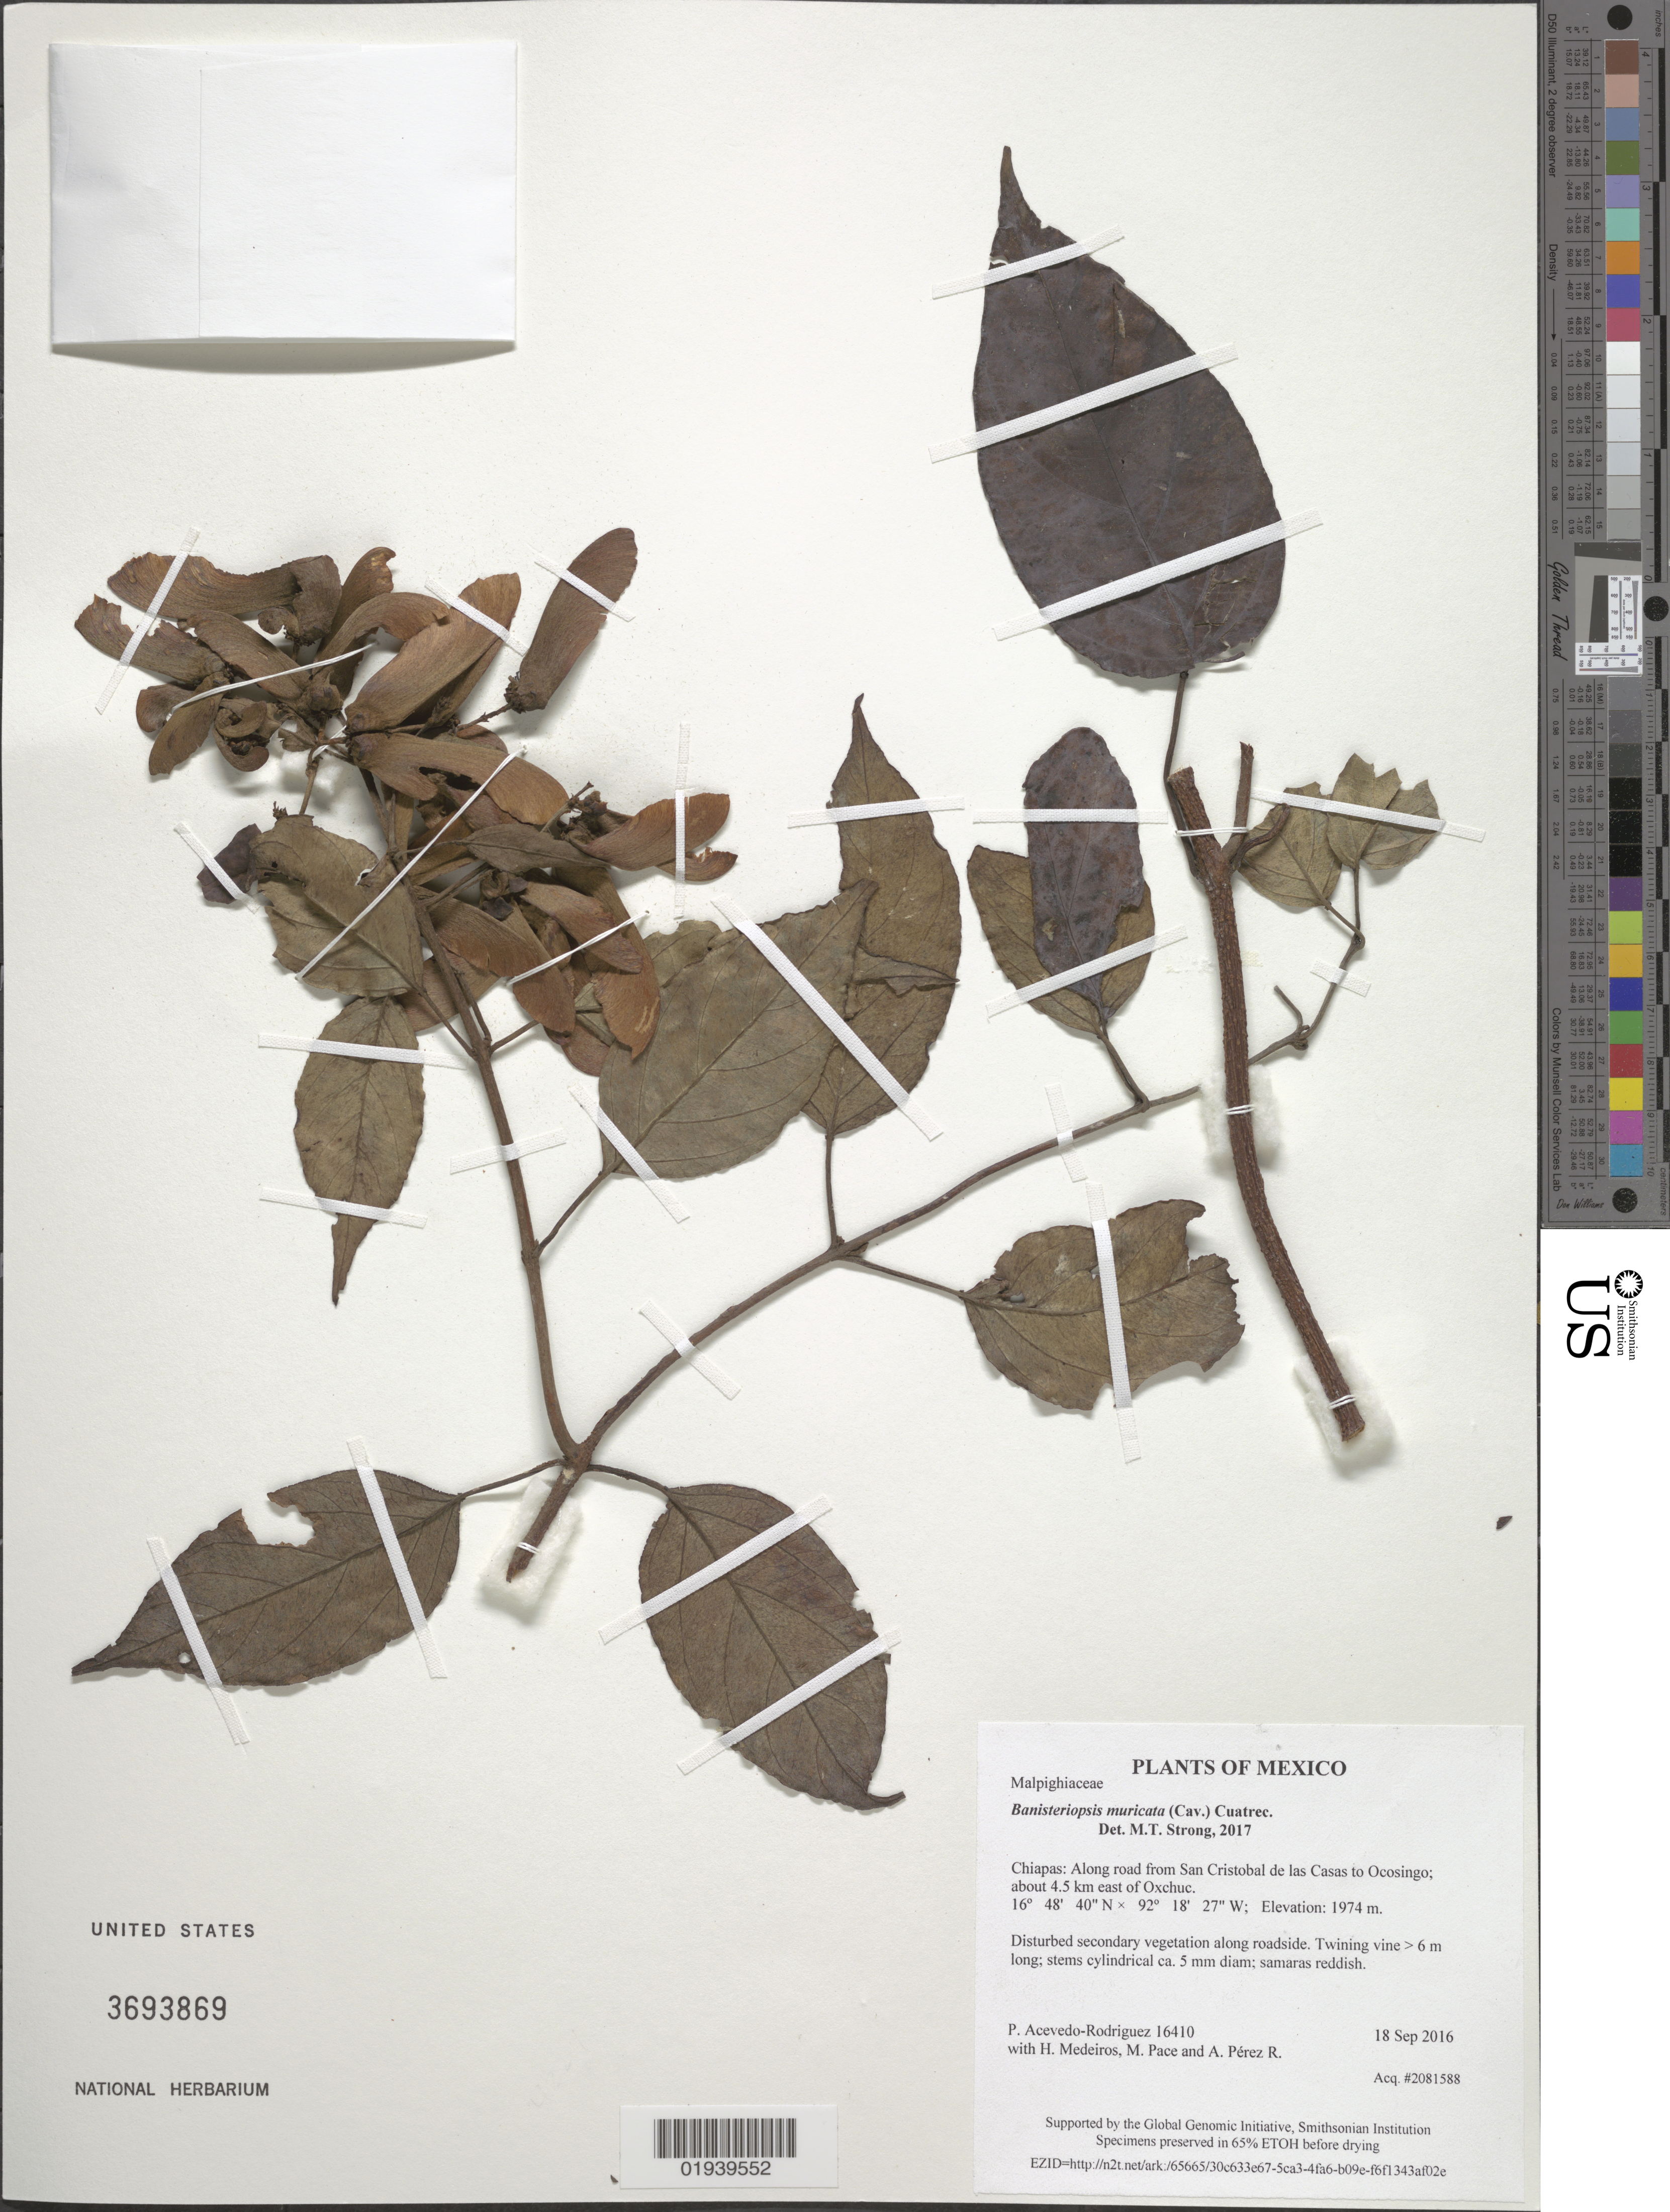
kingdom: Plantae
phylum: Tracheophyta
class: Magnoliopsida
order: Malpighiales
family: Malpighiaceae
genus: Banisteriopsis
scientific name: Banisteriopsis muricata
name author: (Cav.) Cuatrec.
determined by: Strong, M. T., (US), Smithsonian Institution - National Museum of Natural History (UNITED STATES)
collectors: P. Acevedo-Rodr., H. Medeiros, M. R. Pace & A. Pérez R.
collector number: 16410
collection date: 2016-09-18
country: Mexico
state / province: Chiapas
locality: Along road from San Cristobal de las Casas to Ocosingo; about 4.5 km east of Oxchuc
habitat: disturbed secondary vegetation along roadside.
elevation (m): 1974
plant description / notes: US, NY, K, MO, F, GH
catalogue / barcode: US 3693869